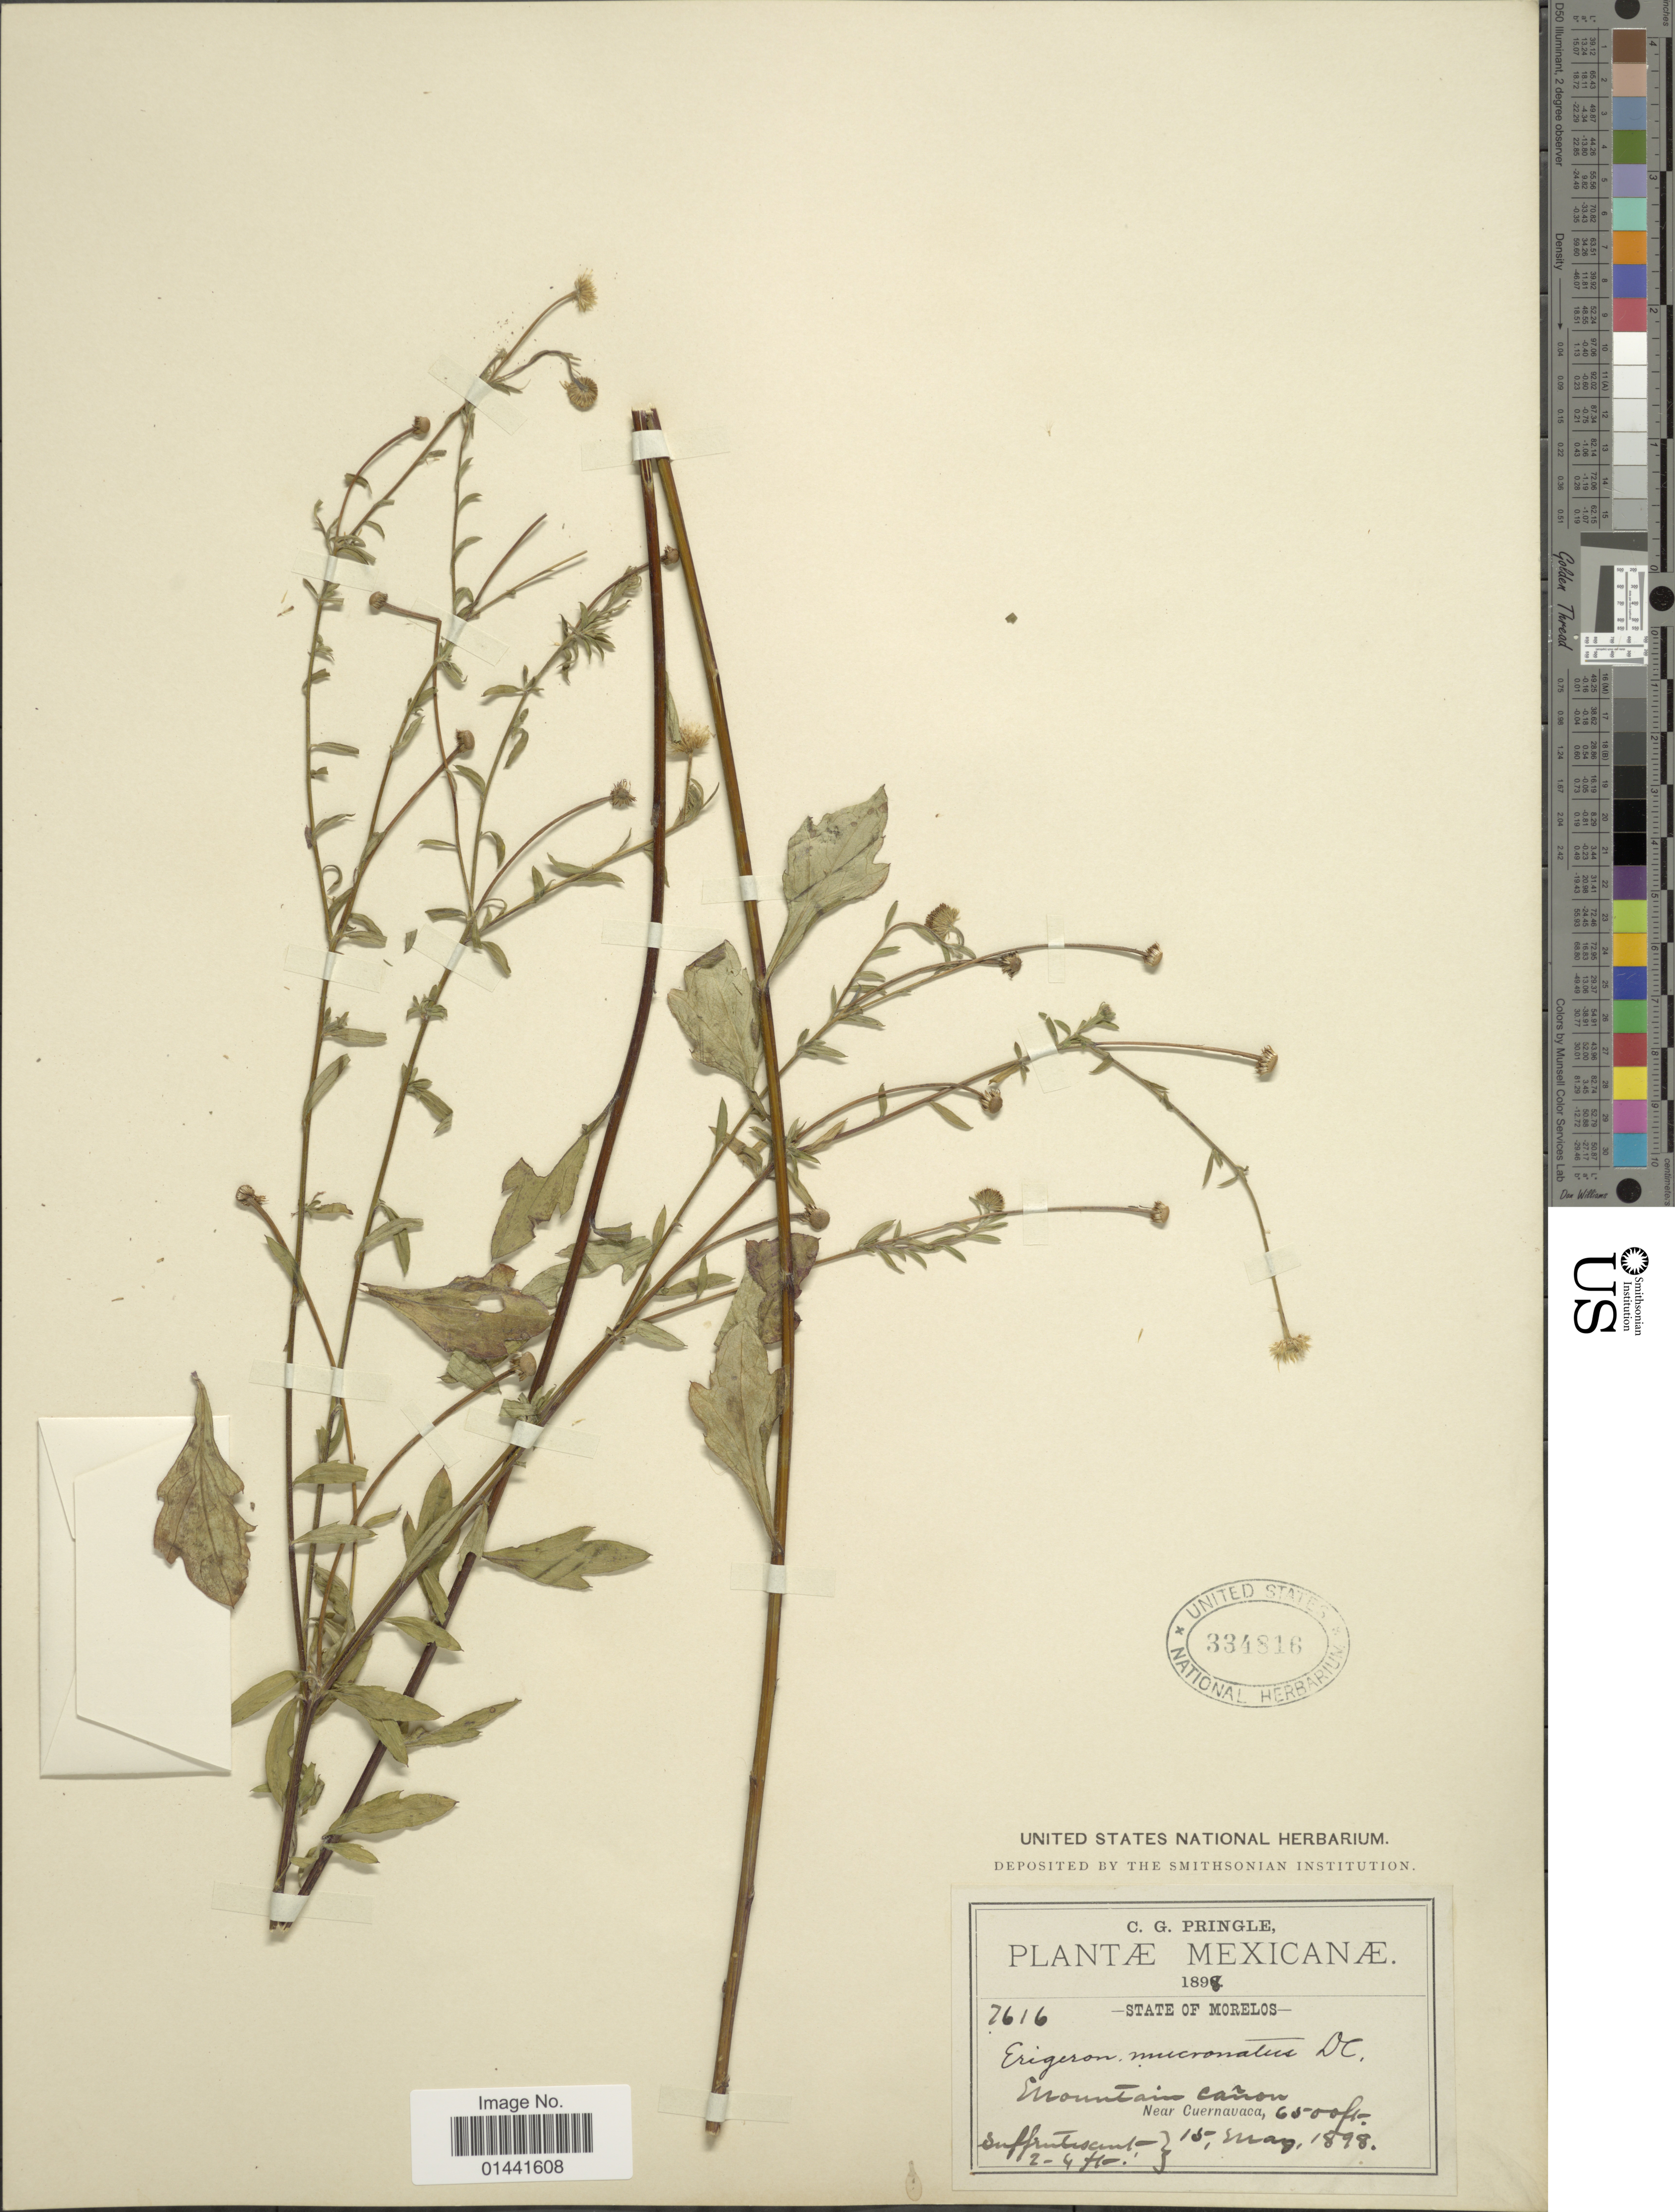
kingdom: Plantae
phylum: Tracheophyta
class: Magnoliopsida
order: Asterales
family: Asteraceae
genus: Erigeron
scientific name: Erigeron karvinskianus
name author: DC.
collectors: C. G. Pringle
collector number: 7616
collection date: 1898-03-15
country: Mexico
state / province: Morelos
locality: Mountains Cañon, near Cuernavaca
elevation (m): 1981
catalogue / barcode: US 334816